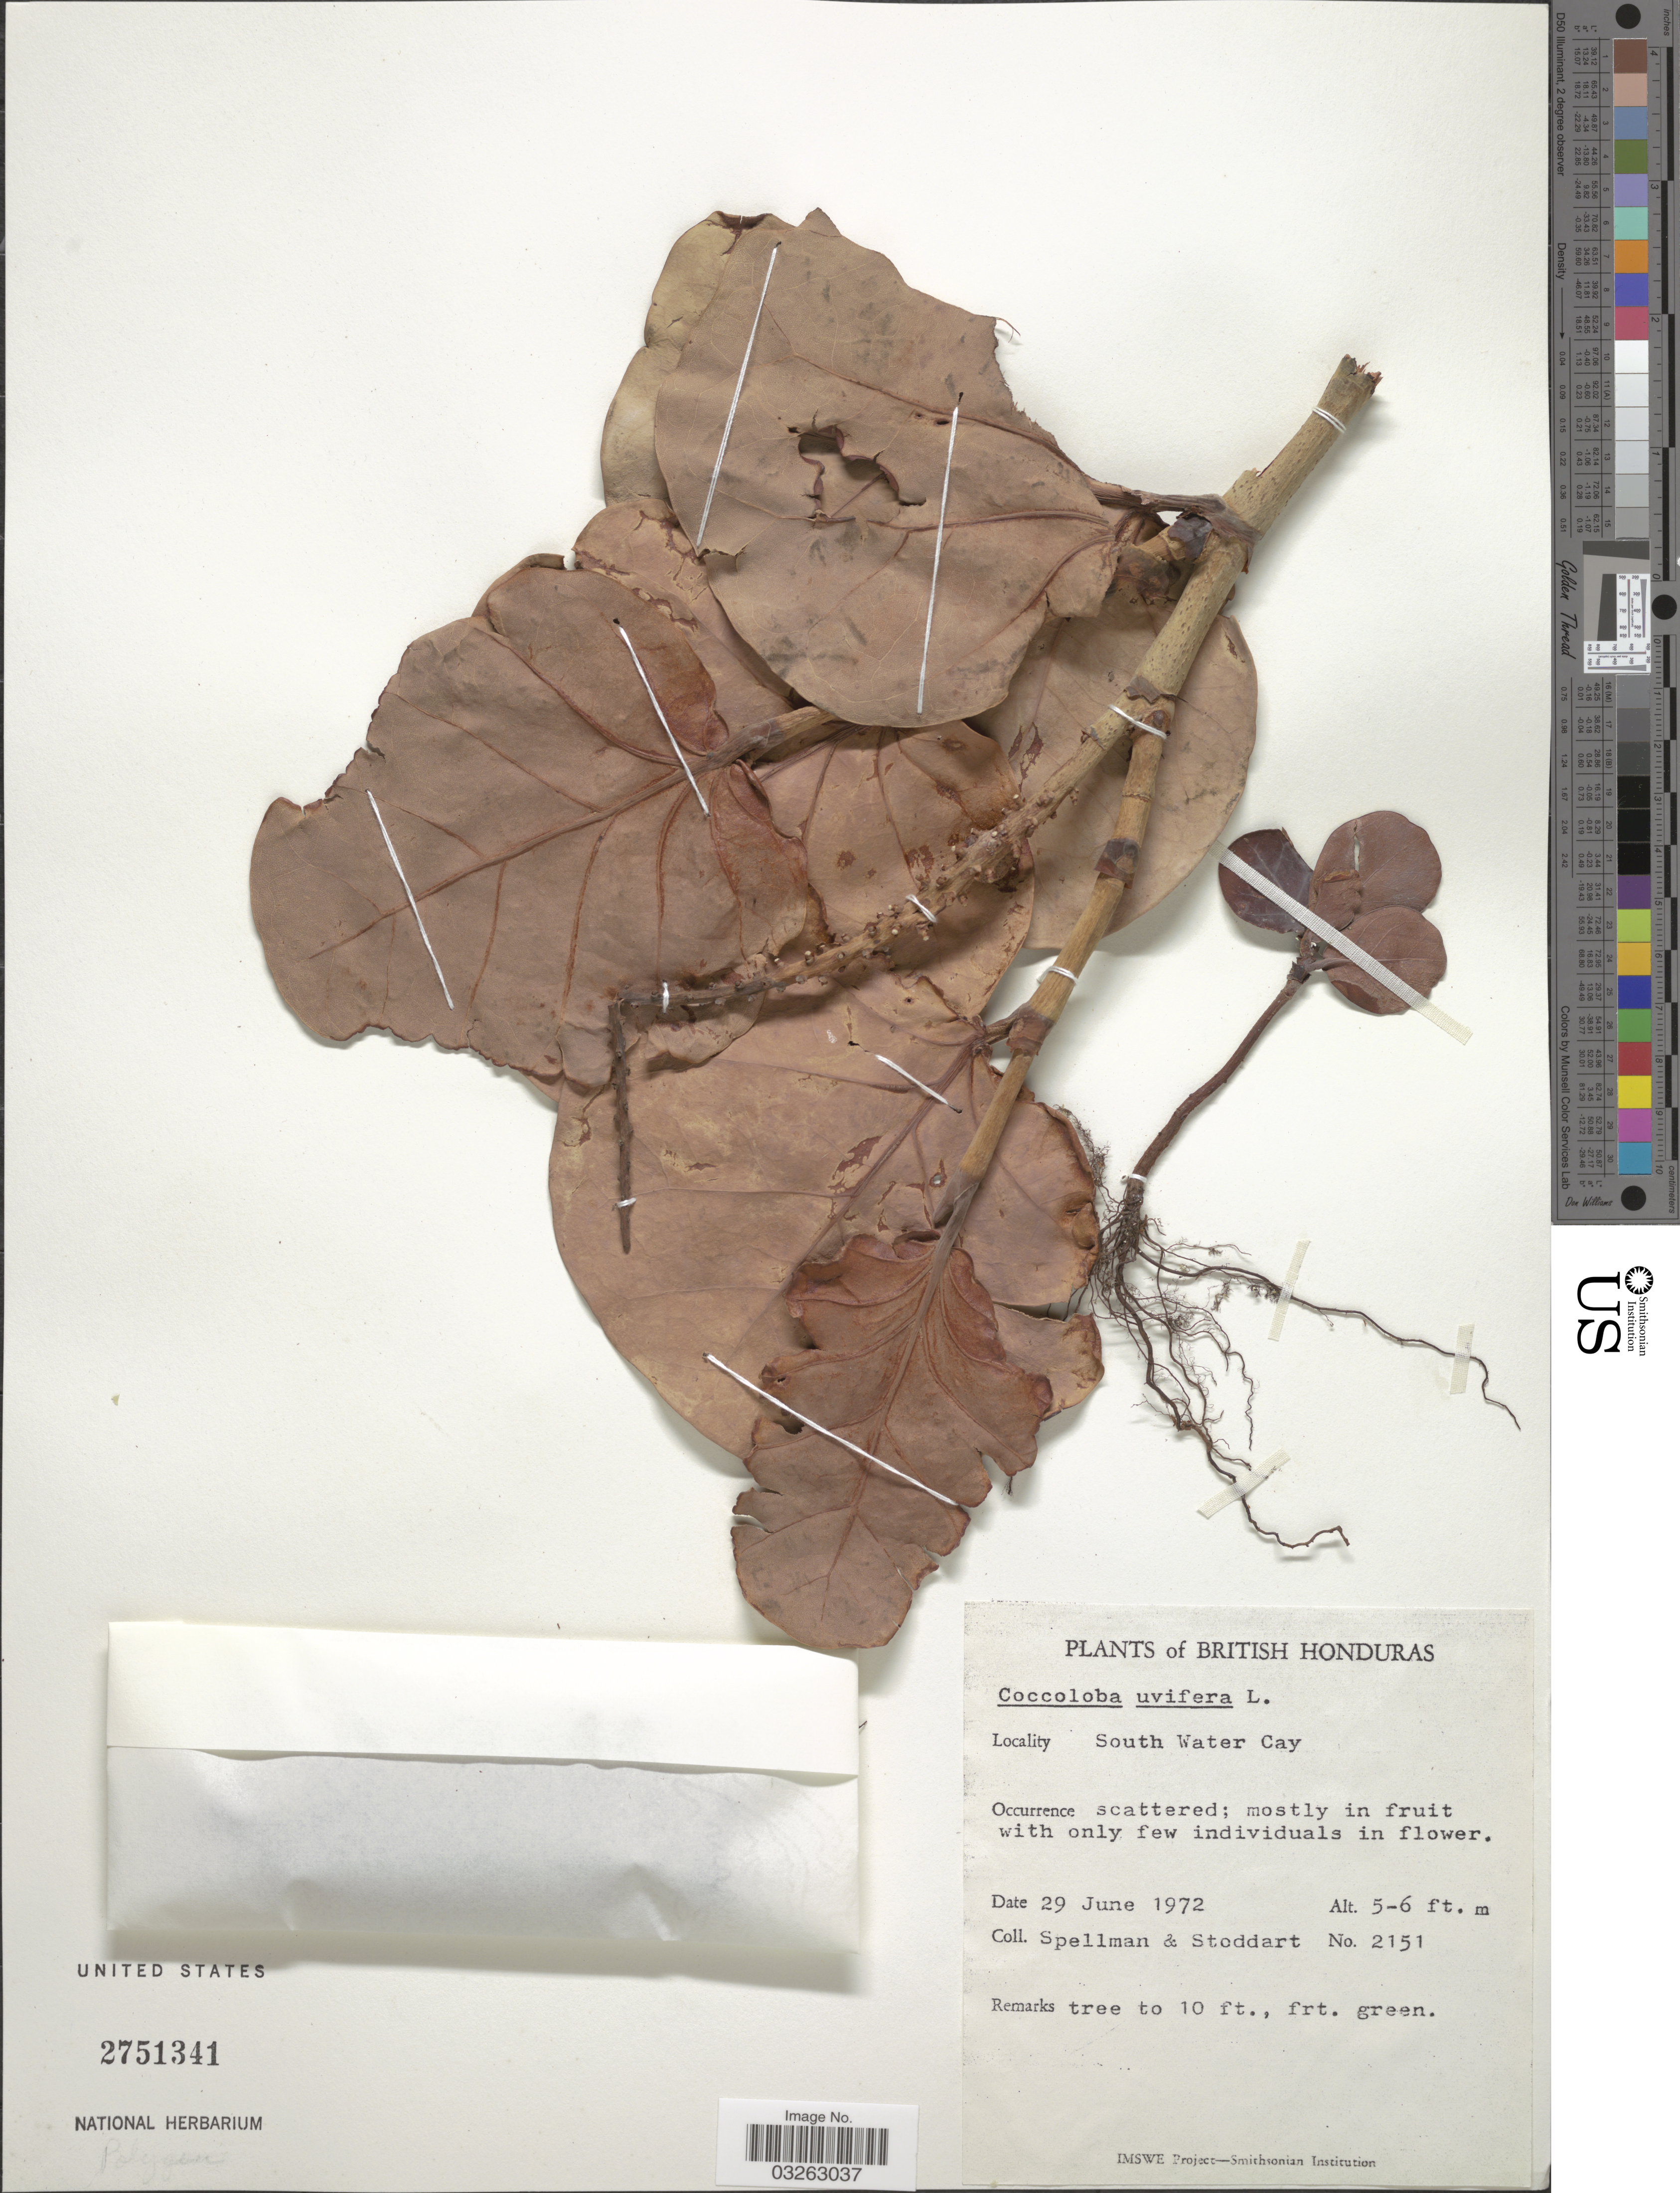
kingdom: Plantae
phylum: Tracheophyta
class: Magnoliopsida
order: Caryophyllales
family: Polygonaceae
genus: Coccoloba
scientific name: Coccoloba uvifera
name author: L.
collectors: Spellman, -- & -. Stoddart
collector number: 2151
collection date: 1972-06-29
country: Belize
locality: British Honduras, South Water Cay.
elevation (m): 2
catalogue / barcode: US 2751341